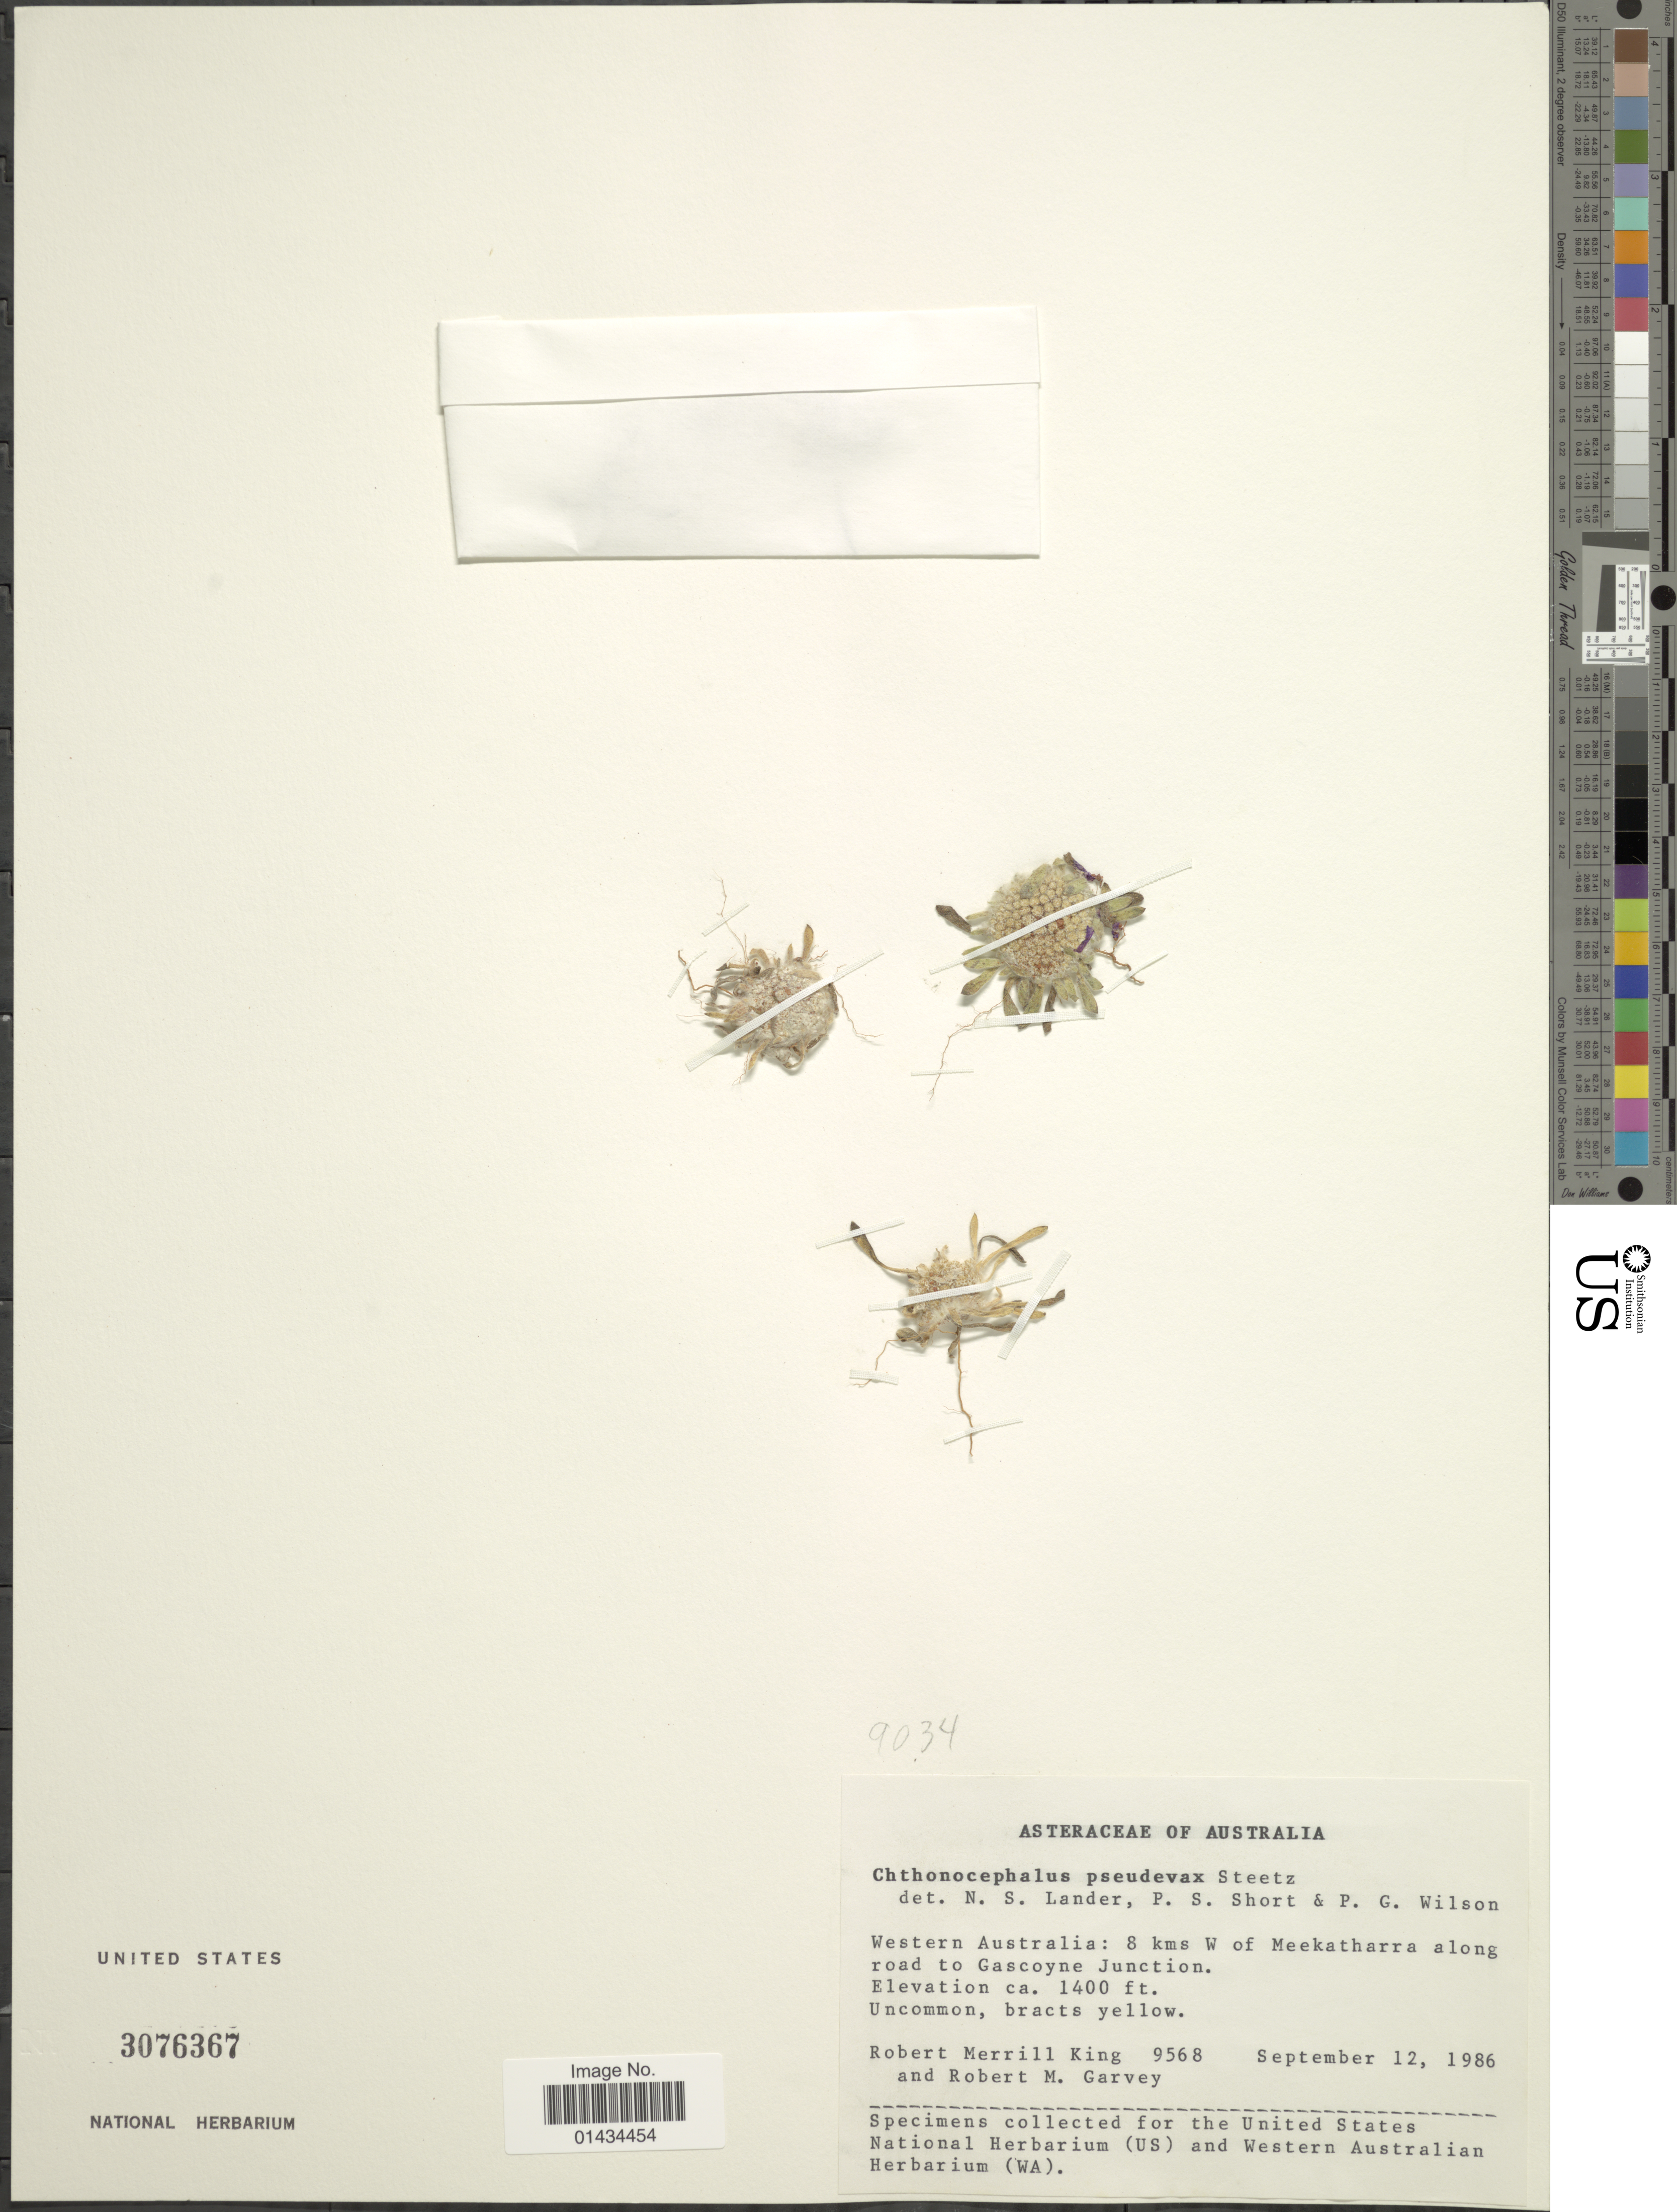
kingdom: Plantae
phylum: Tracheophyta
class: Magnoliopsida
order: Asterales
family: Asteraceae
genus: Chthonocephalus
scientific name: Chthonocephalus pseudevax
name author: Steetz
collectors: R. M. King & R. Garvey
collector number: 9568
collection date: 1986-09-12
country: Australia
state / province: Western Australia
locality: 8 kms W of Meekatharra along road to Gasvoyne Junction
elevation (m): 427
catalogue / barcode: US 3076367